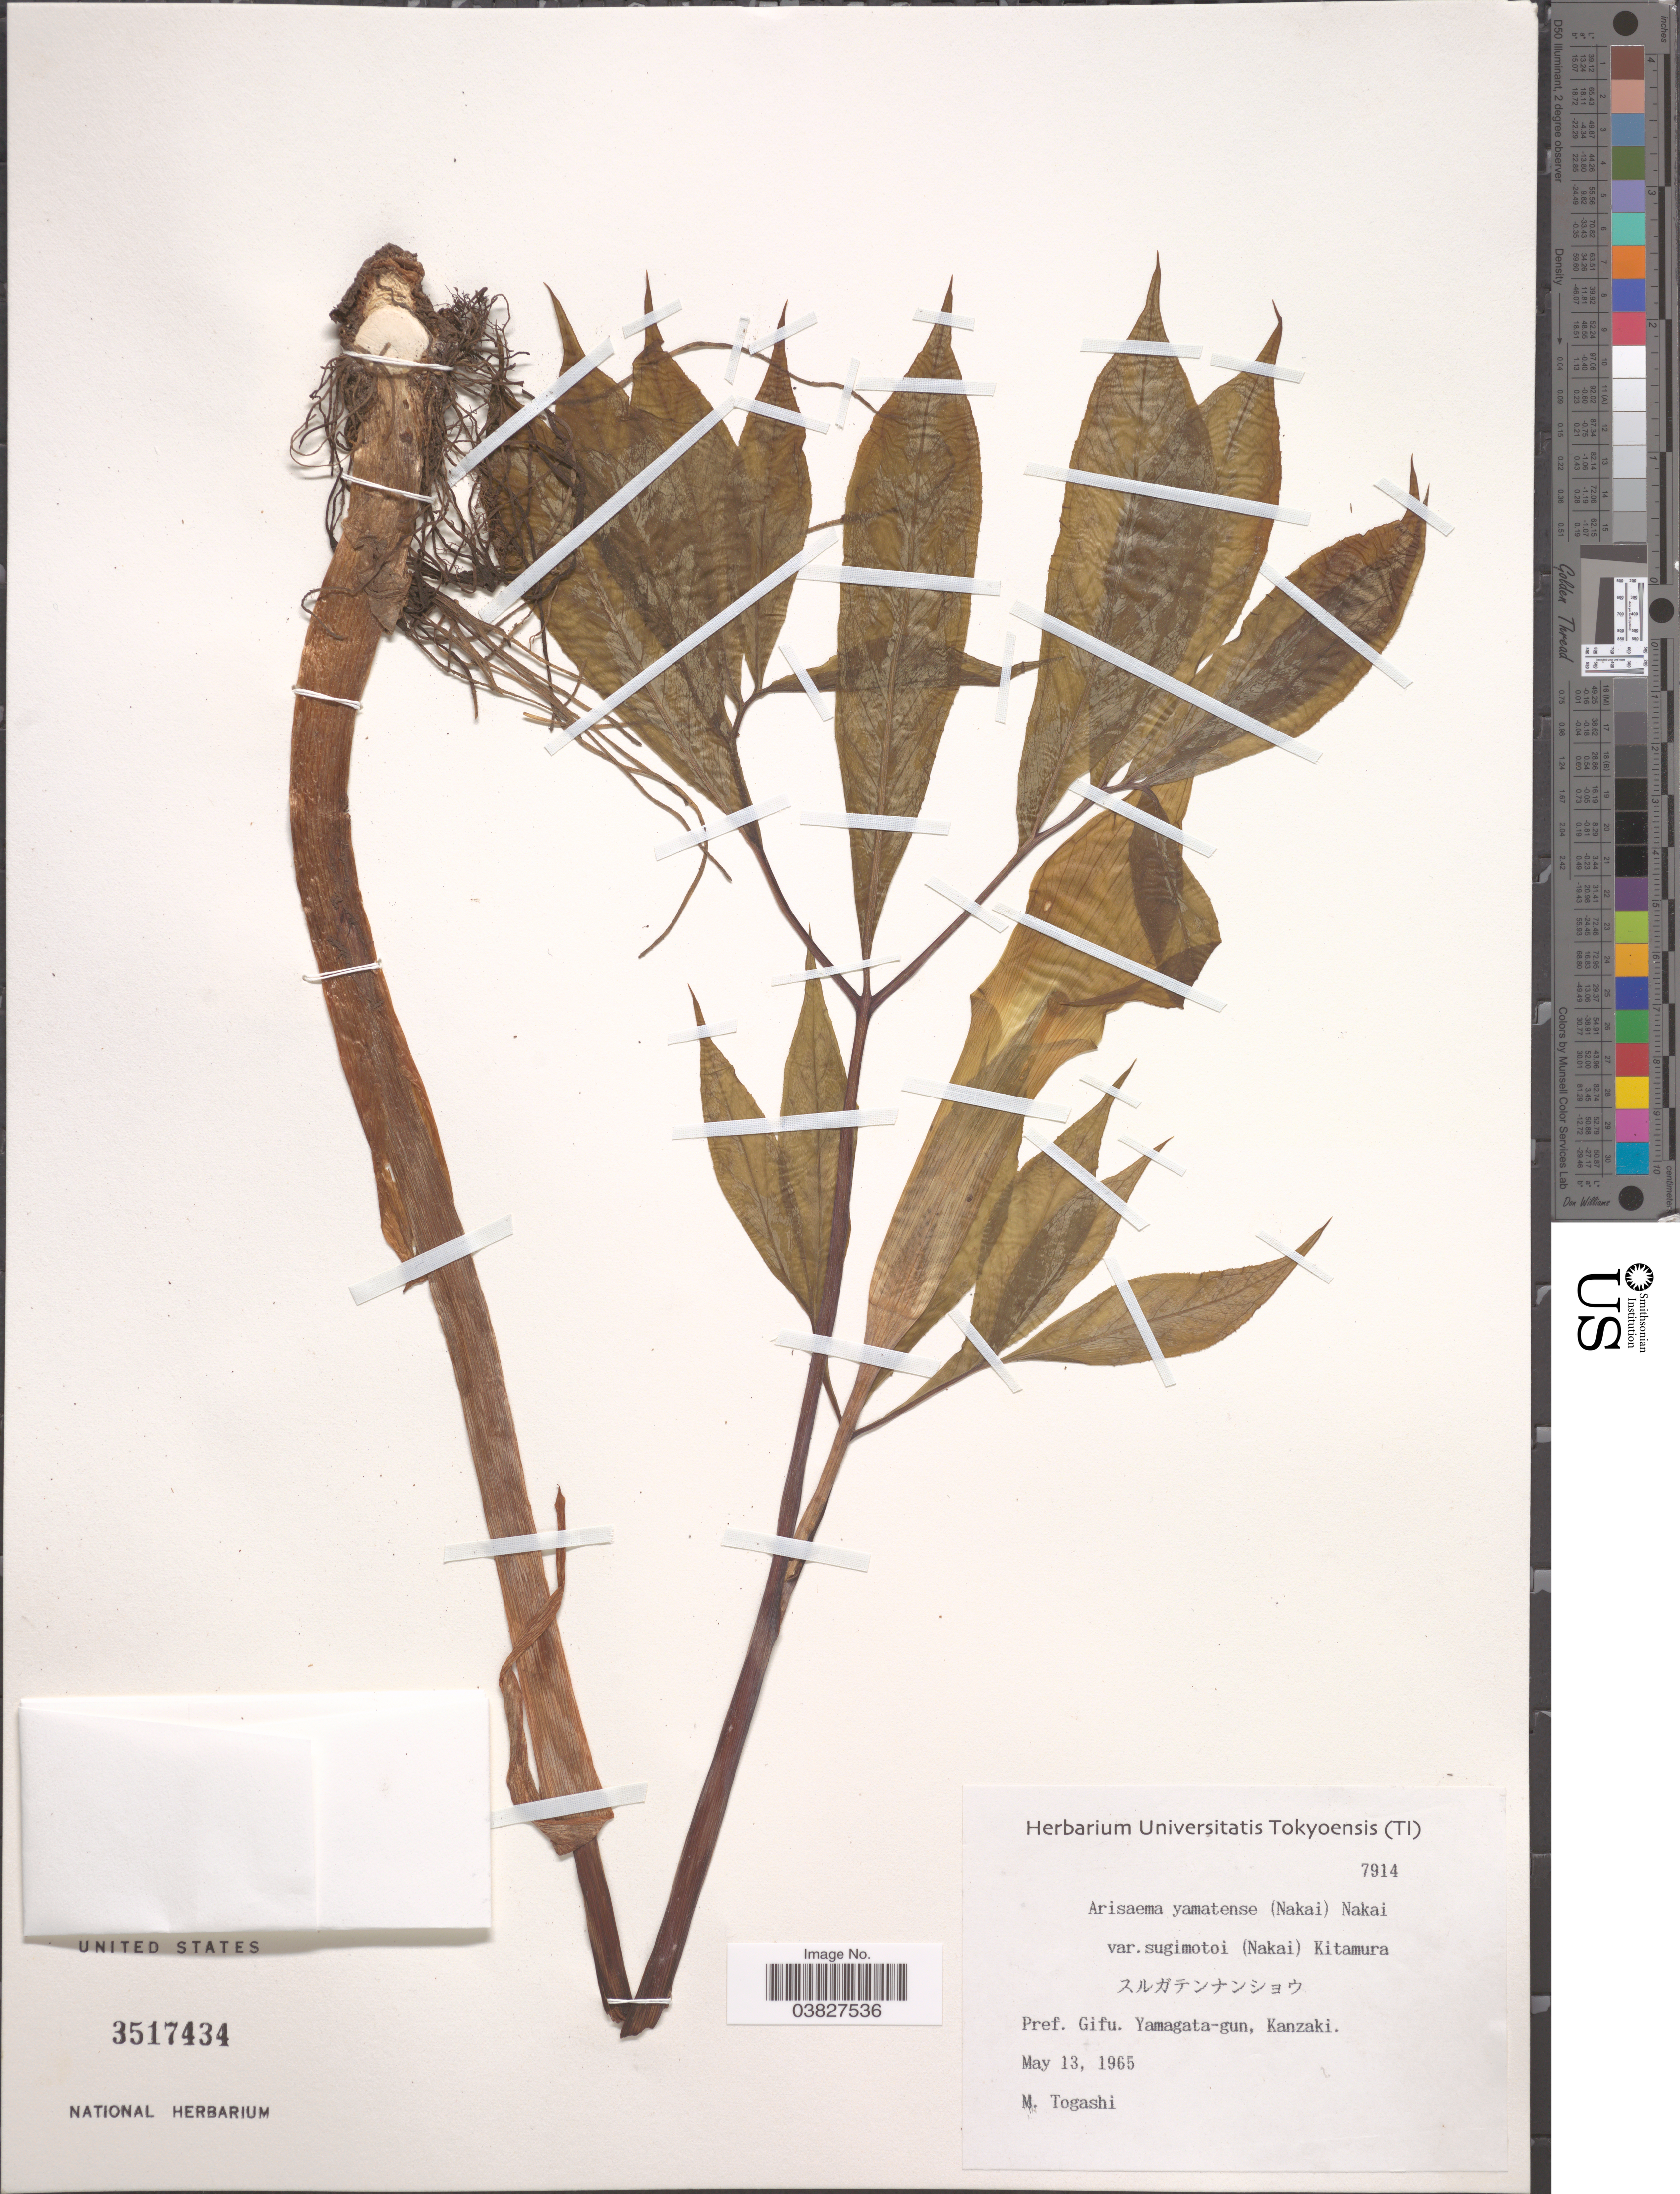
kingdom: Plantae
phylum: Tracheophyta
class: Liliopsida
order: Alismatales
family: Araceae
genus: Arisaema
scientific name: Arisaema yamatense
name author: (Nakai) Nakai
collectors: M. Togashi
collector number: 7914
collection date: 1965-05-13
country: Japan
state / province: Gihu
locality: Pref. Gifu. Yamagata-gun, Kanzaki.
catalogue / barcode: US 3517434